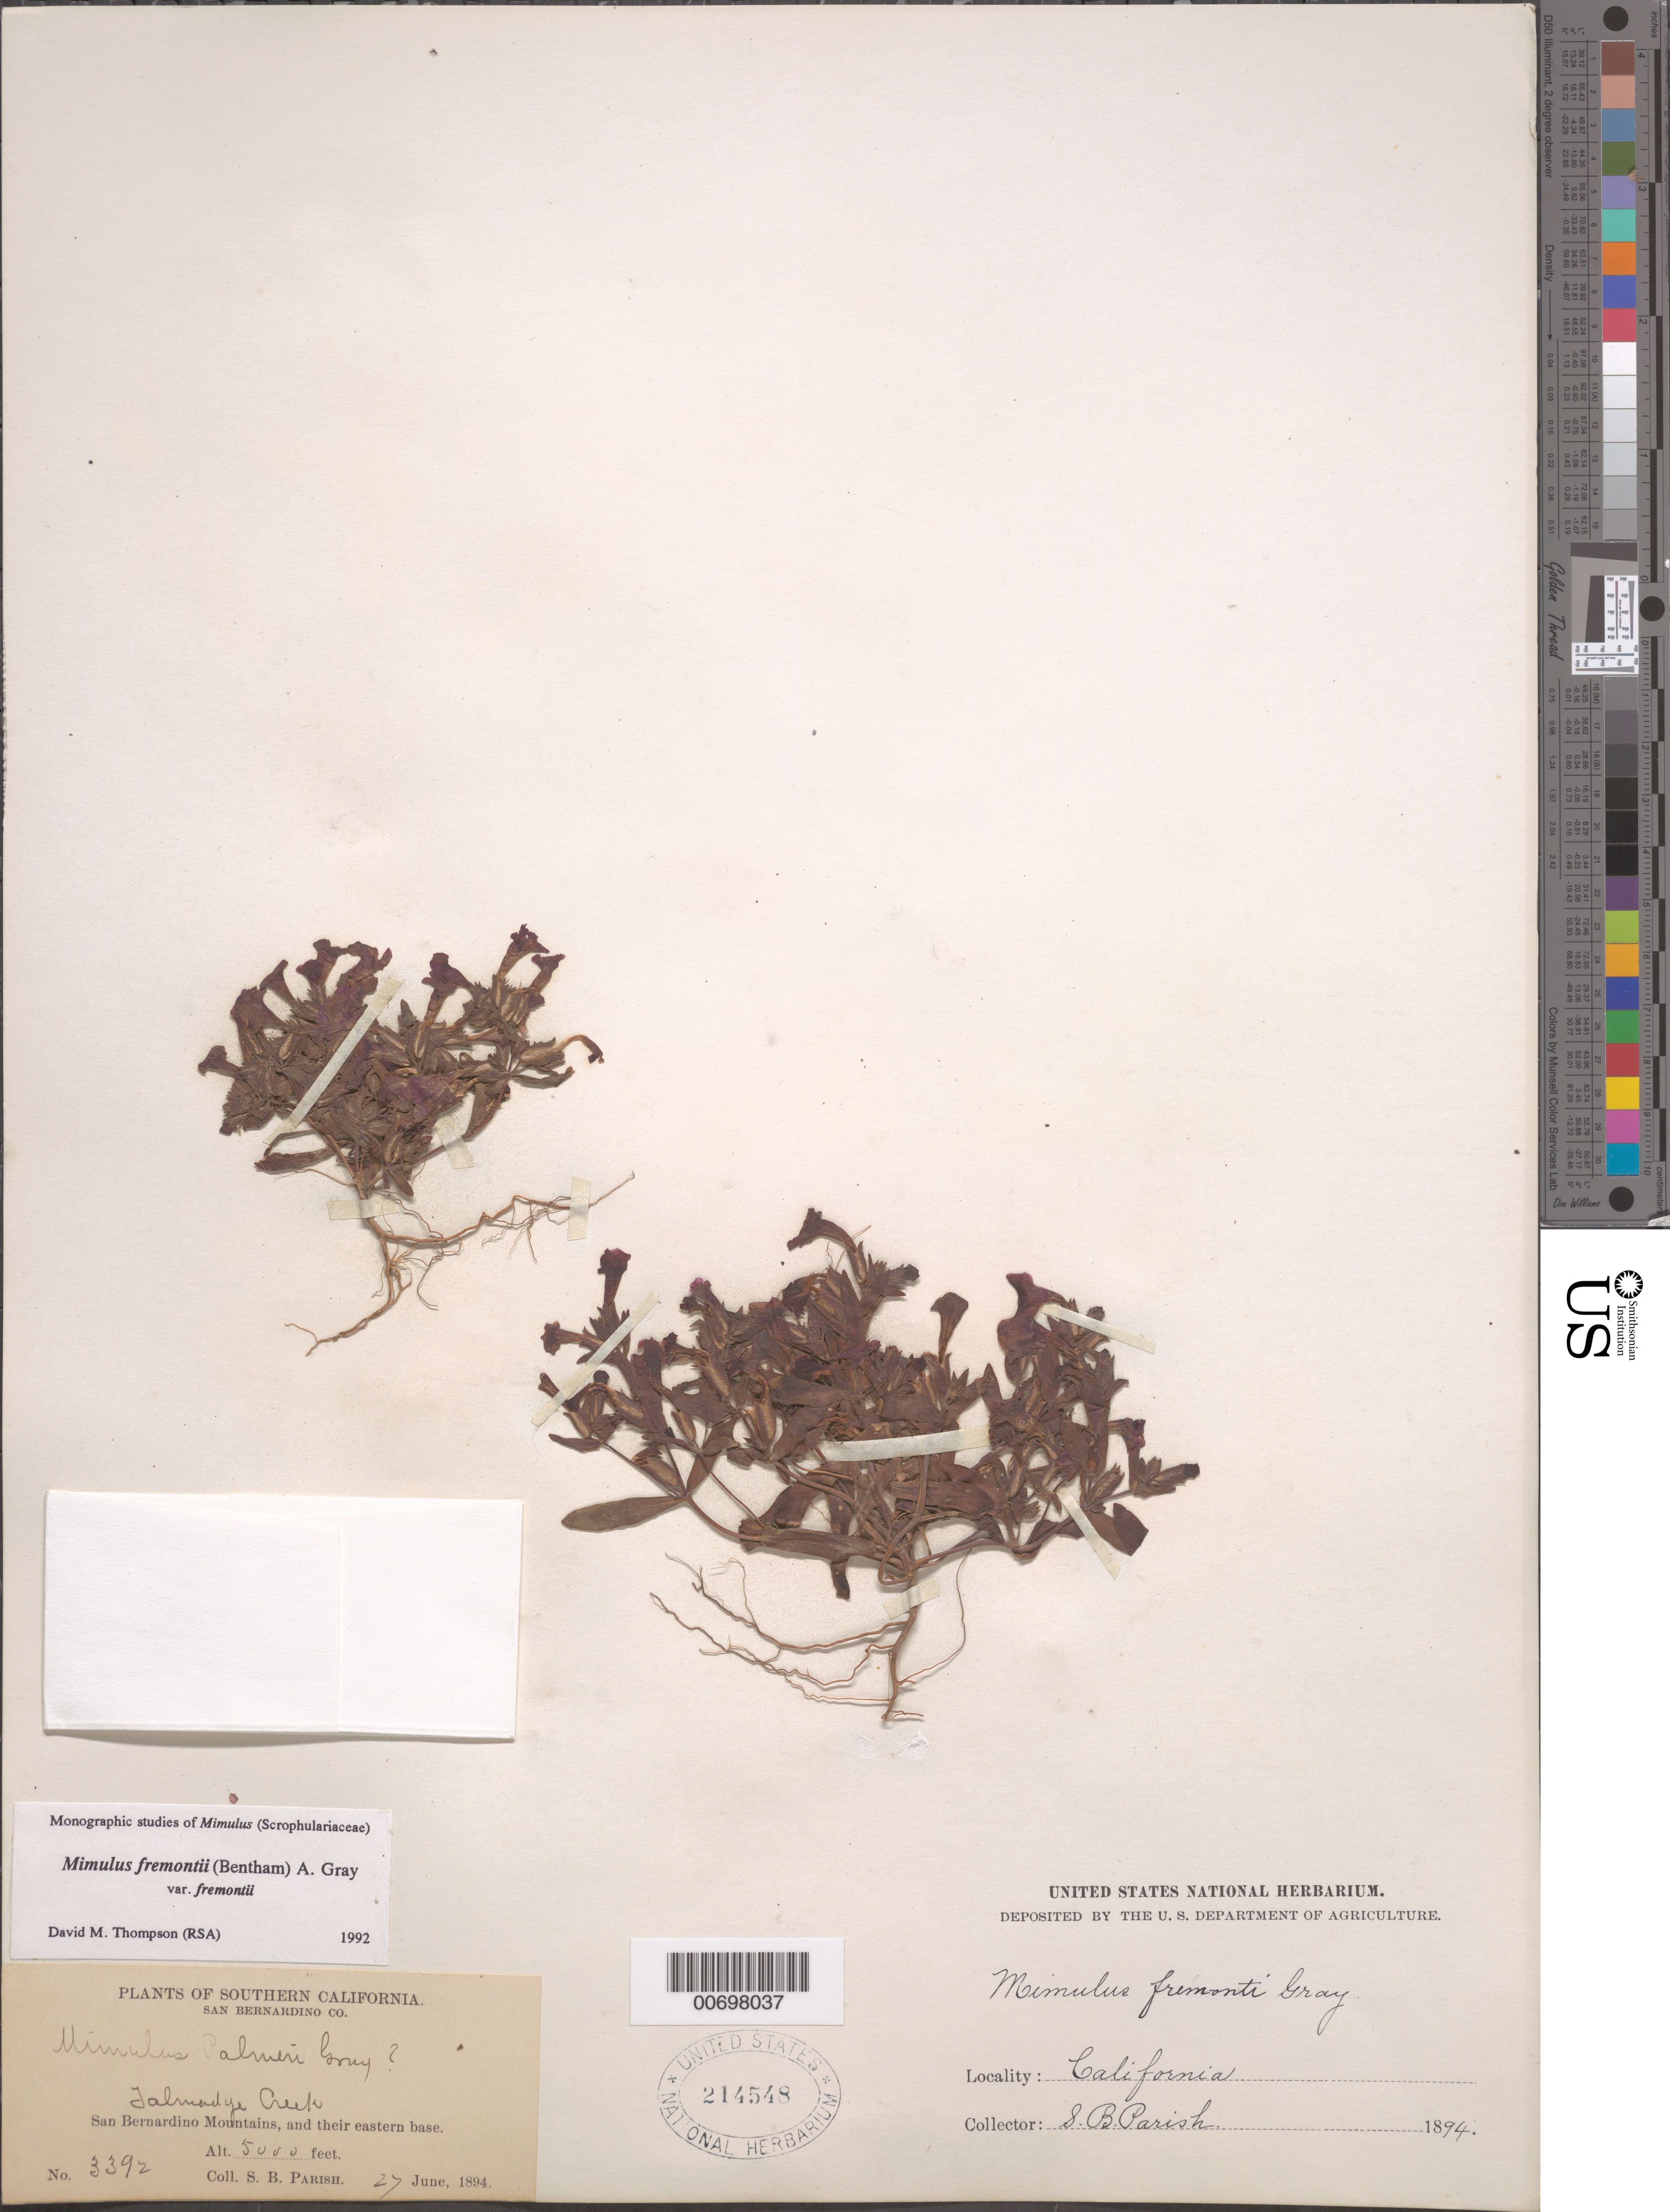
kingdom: Plantae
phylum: Tracheophyta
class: Magnoliopsida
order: Lamiales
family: Phrymaceae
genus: Mimulus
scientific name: Mimulus fremontii var. fremontii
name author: (Benth.) A. Gray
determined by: Thompson, D. M., (RSA), Rancho Santa Ana Botanic Garden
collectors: S. B. Parish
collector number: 3392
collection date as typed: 27 Jun 1894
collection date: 1894-06-27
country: United States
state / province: California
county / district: San Bernardino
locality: Talmadge Creek. San Bernardino Mts., and their eastern base.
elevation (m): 1524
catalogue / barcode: US 214548